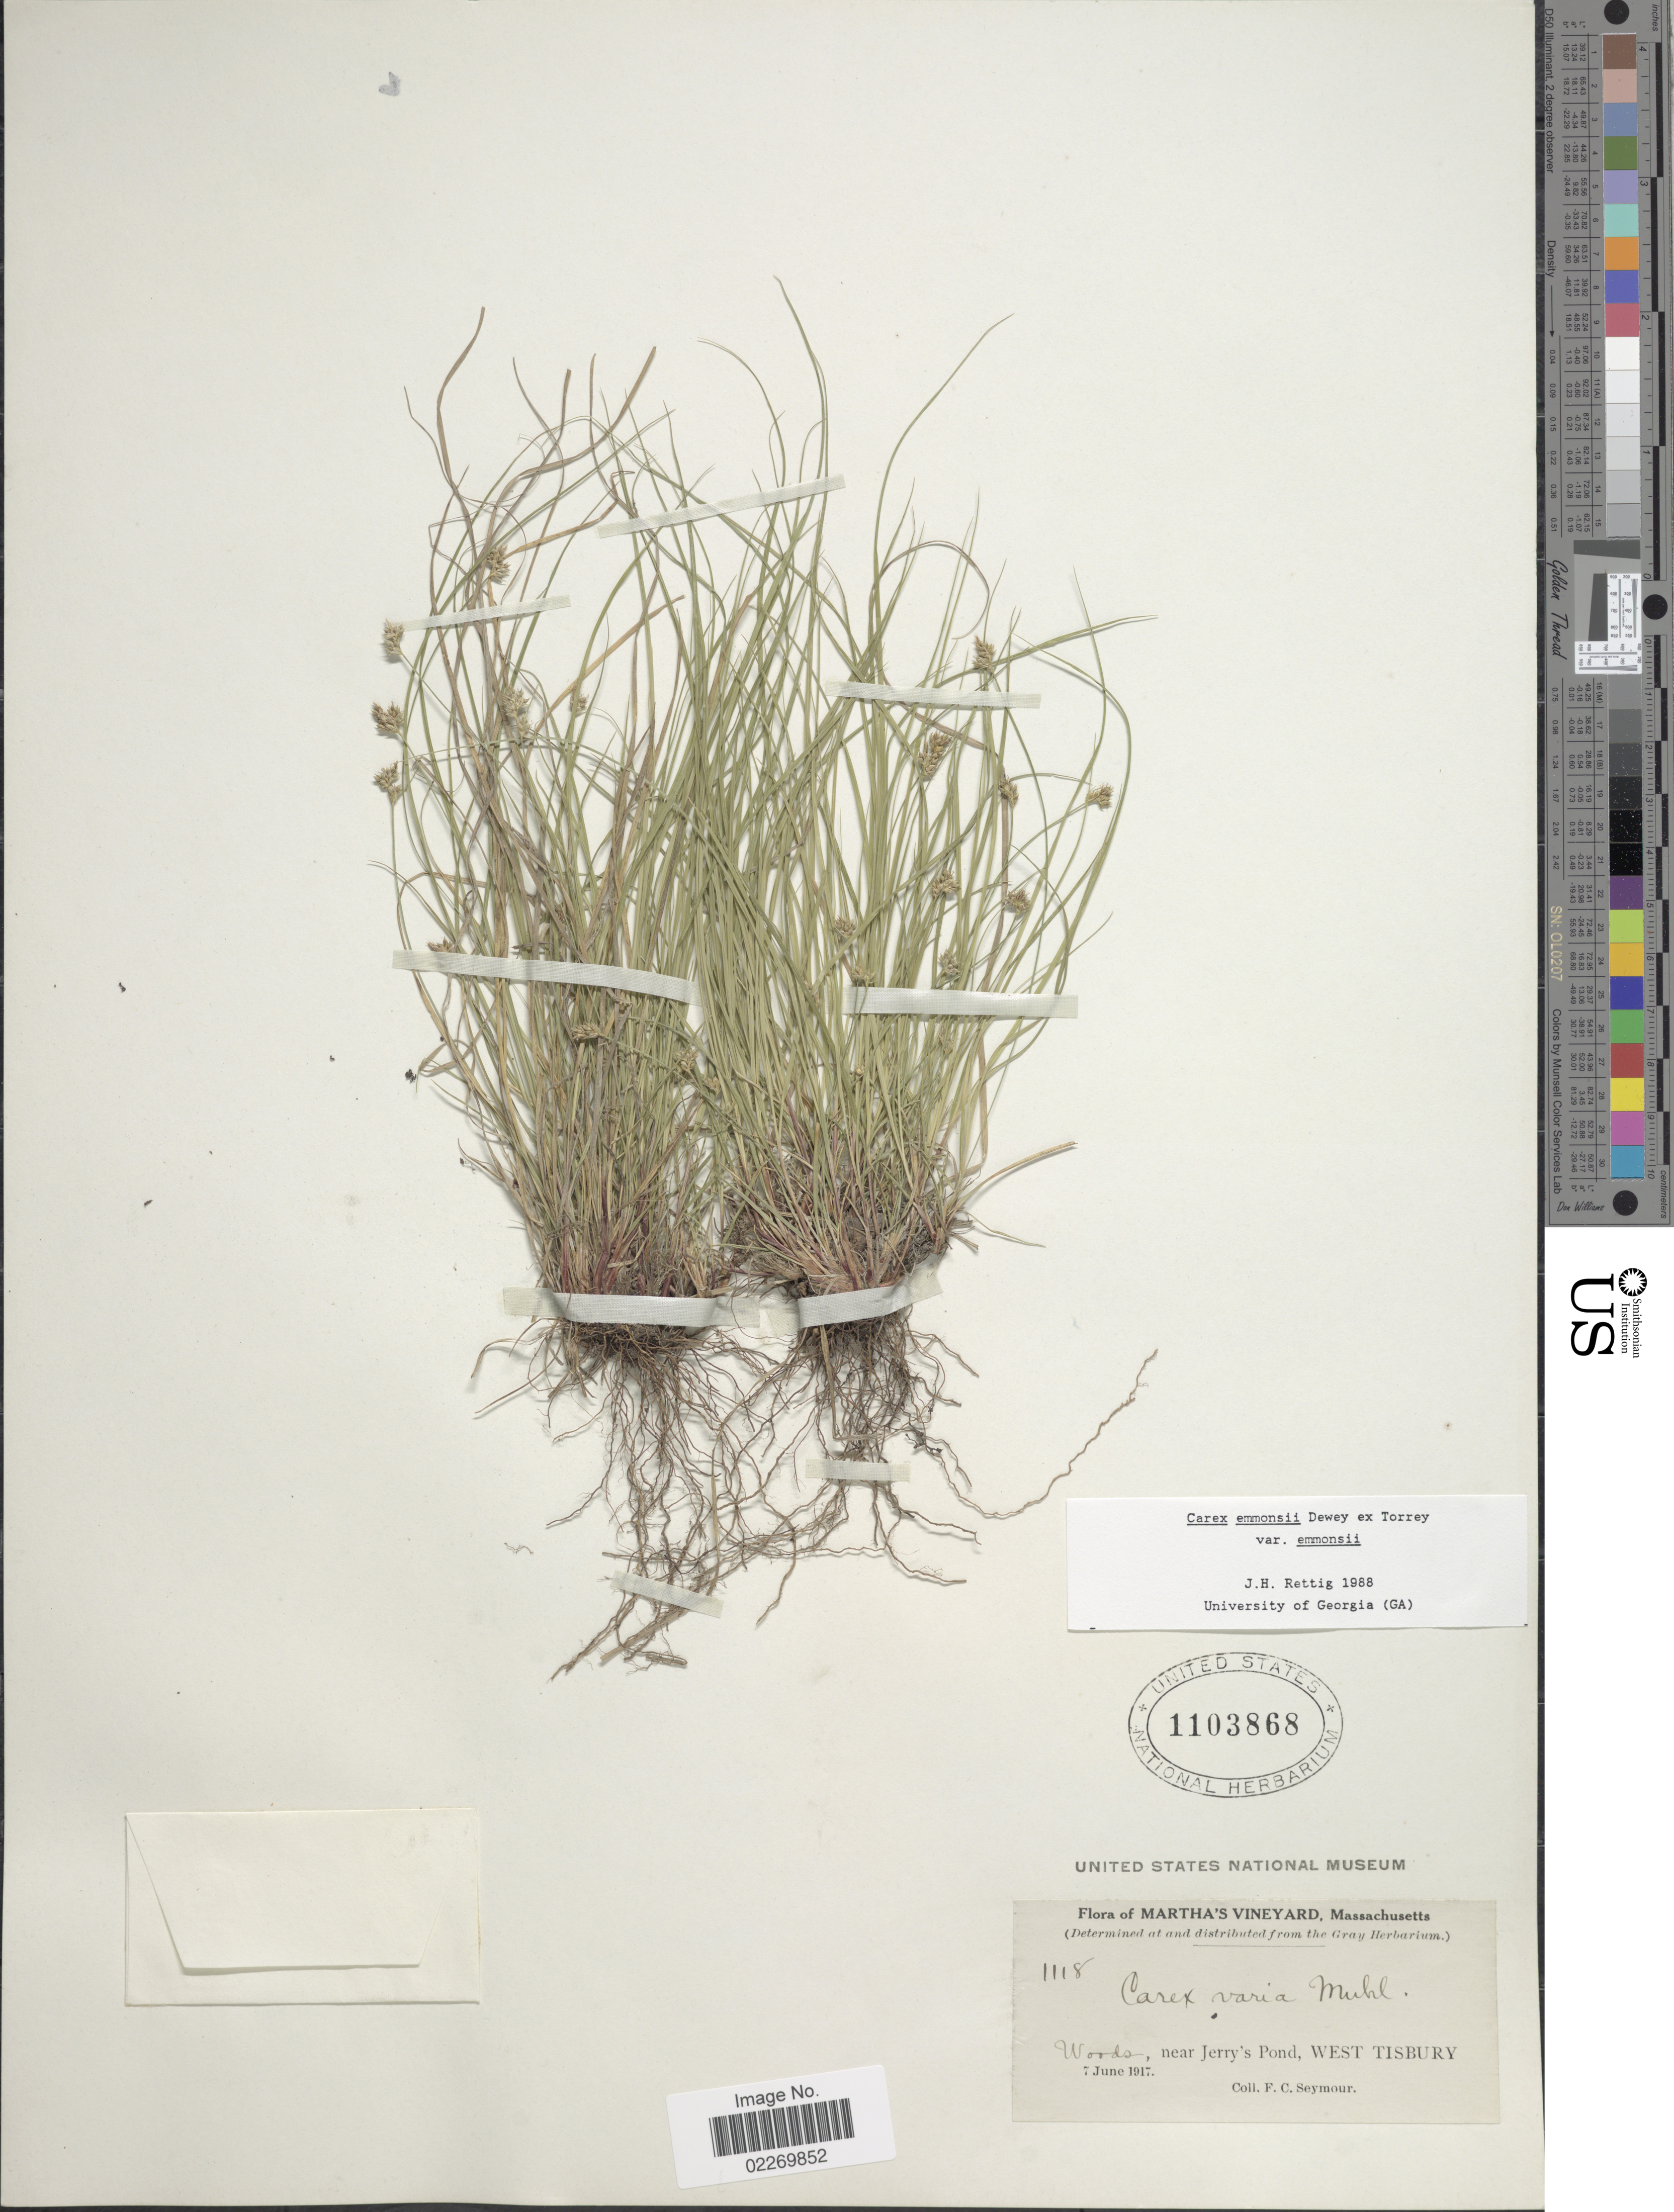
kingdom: Plantae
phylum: Tracheophyta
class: Liliopsida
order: Poales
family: Cyperaceae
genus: Carex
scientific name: Carex emmonsii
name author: Dewey ex Torr.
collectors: F. C. Seymour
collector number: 1118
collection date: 1917-06-07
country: United States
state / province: Massachusetts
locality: Martha's Vineyard. Woods, near Jerry's Pond, West Tisbury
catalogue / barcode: US 1103868